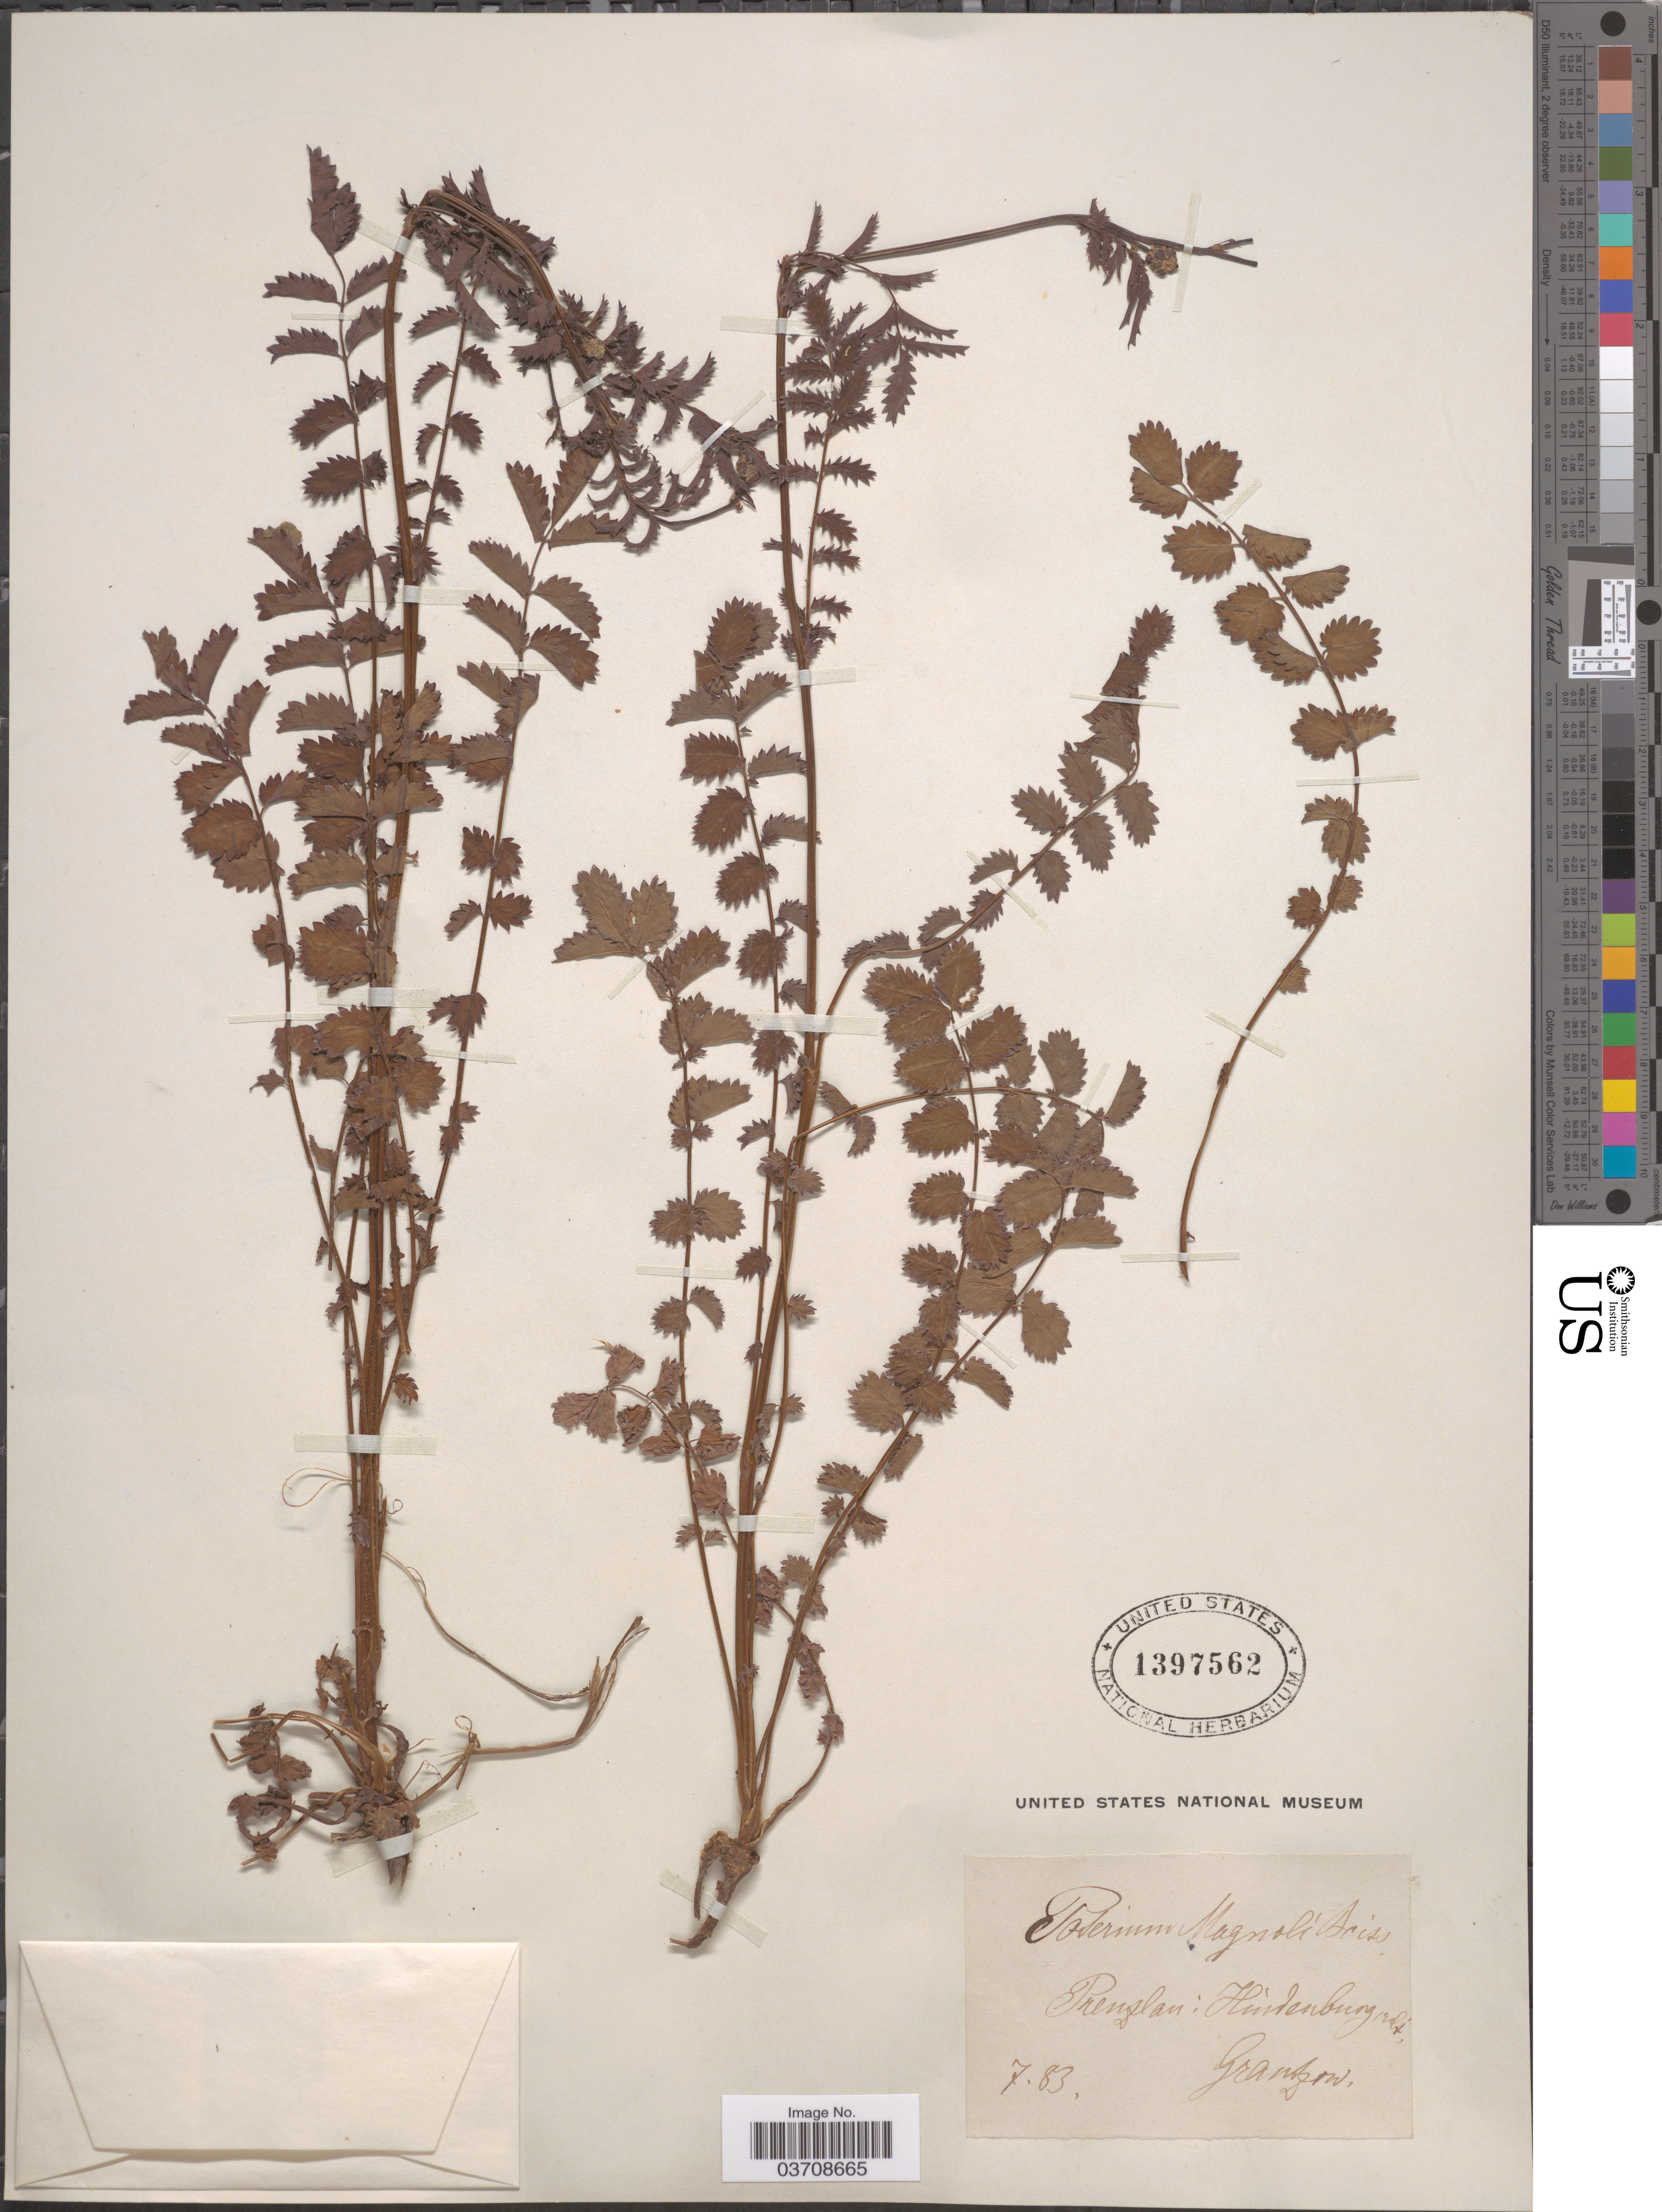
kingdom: Plantae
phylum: Tracheophyta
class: Magnoliopsida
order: Rosales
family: Rosaceae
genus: Sanguisorba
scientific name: Sanguisorba verrucosa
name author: (Link ex G. Don) Ces.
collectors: Grantzow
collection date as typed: Transcribed d/m/y: /7/83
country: Germany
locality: Prenzlau: Hindenburg.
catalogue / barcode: US 1397562